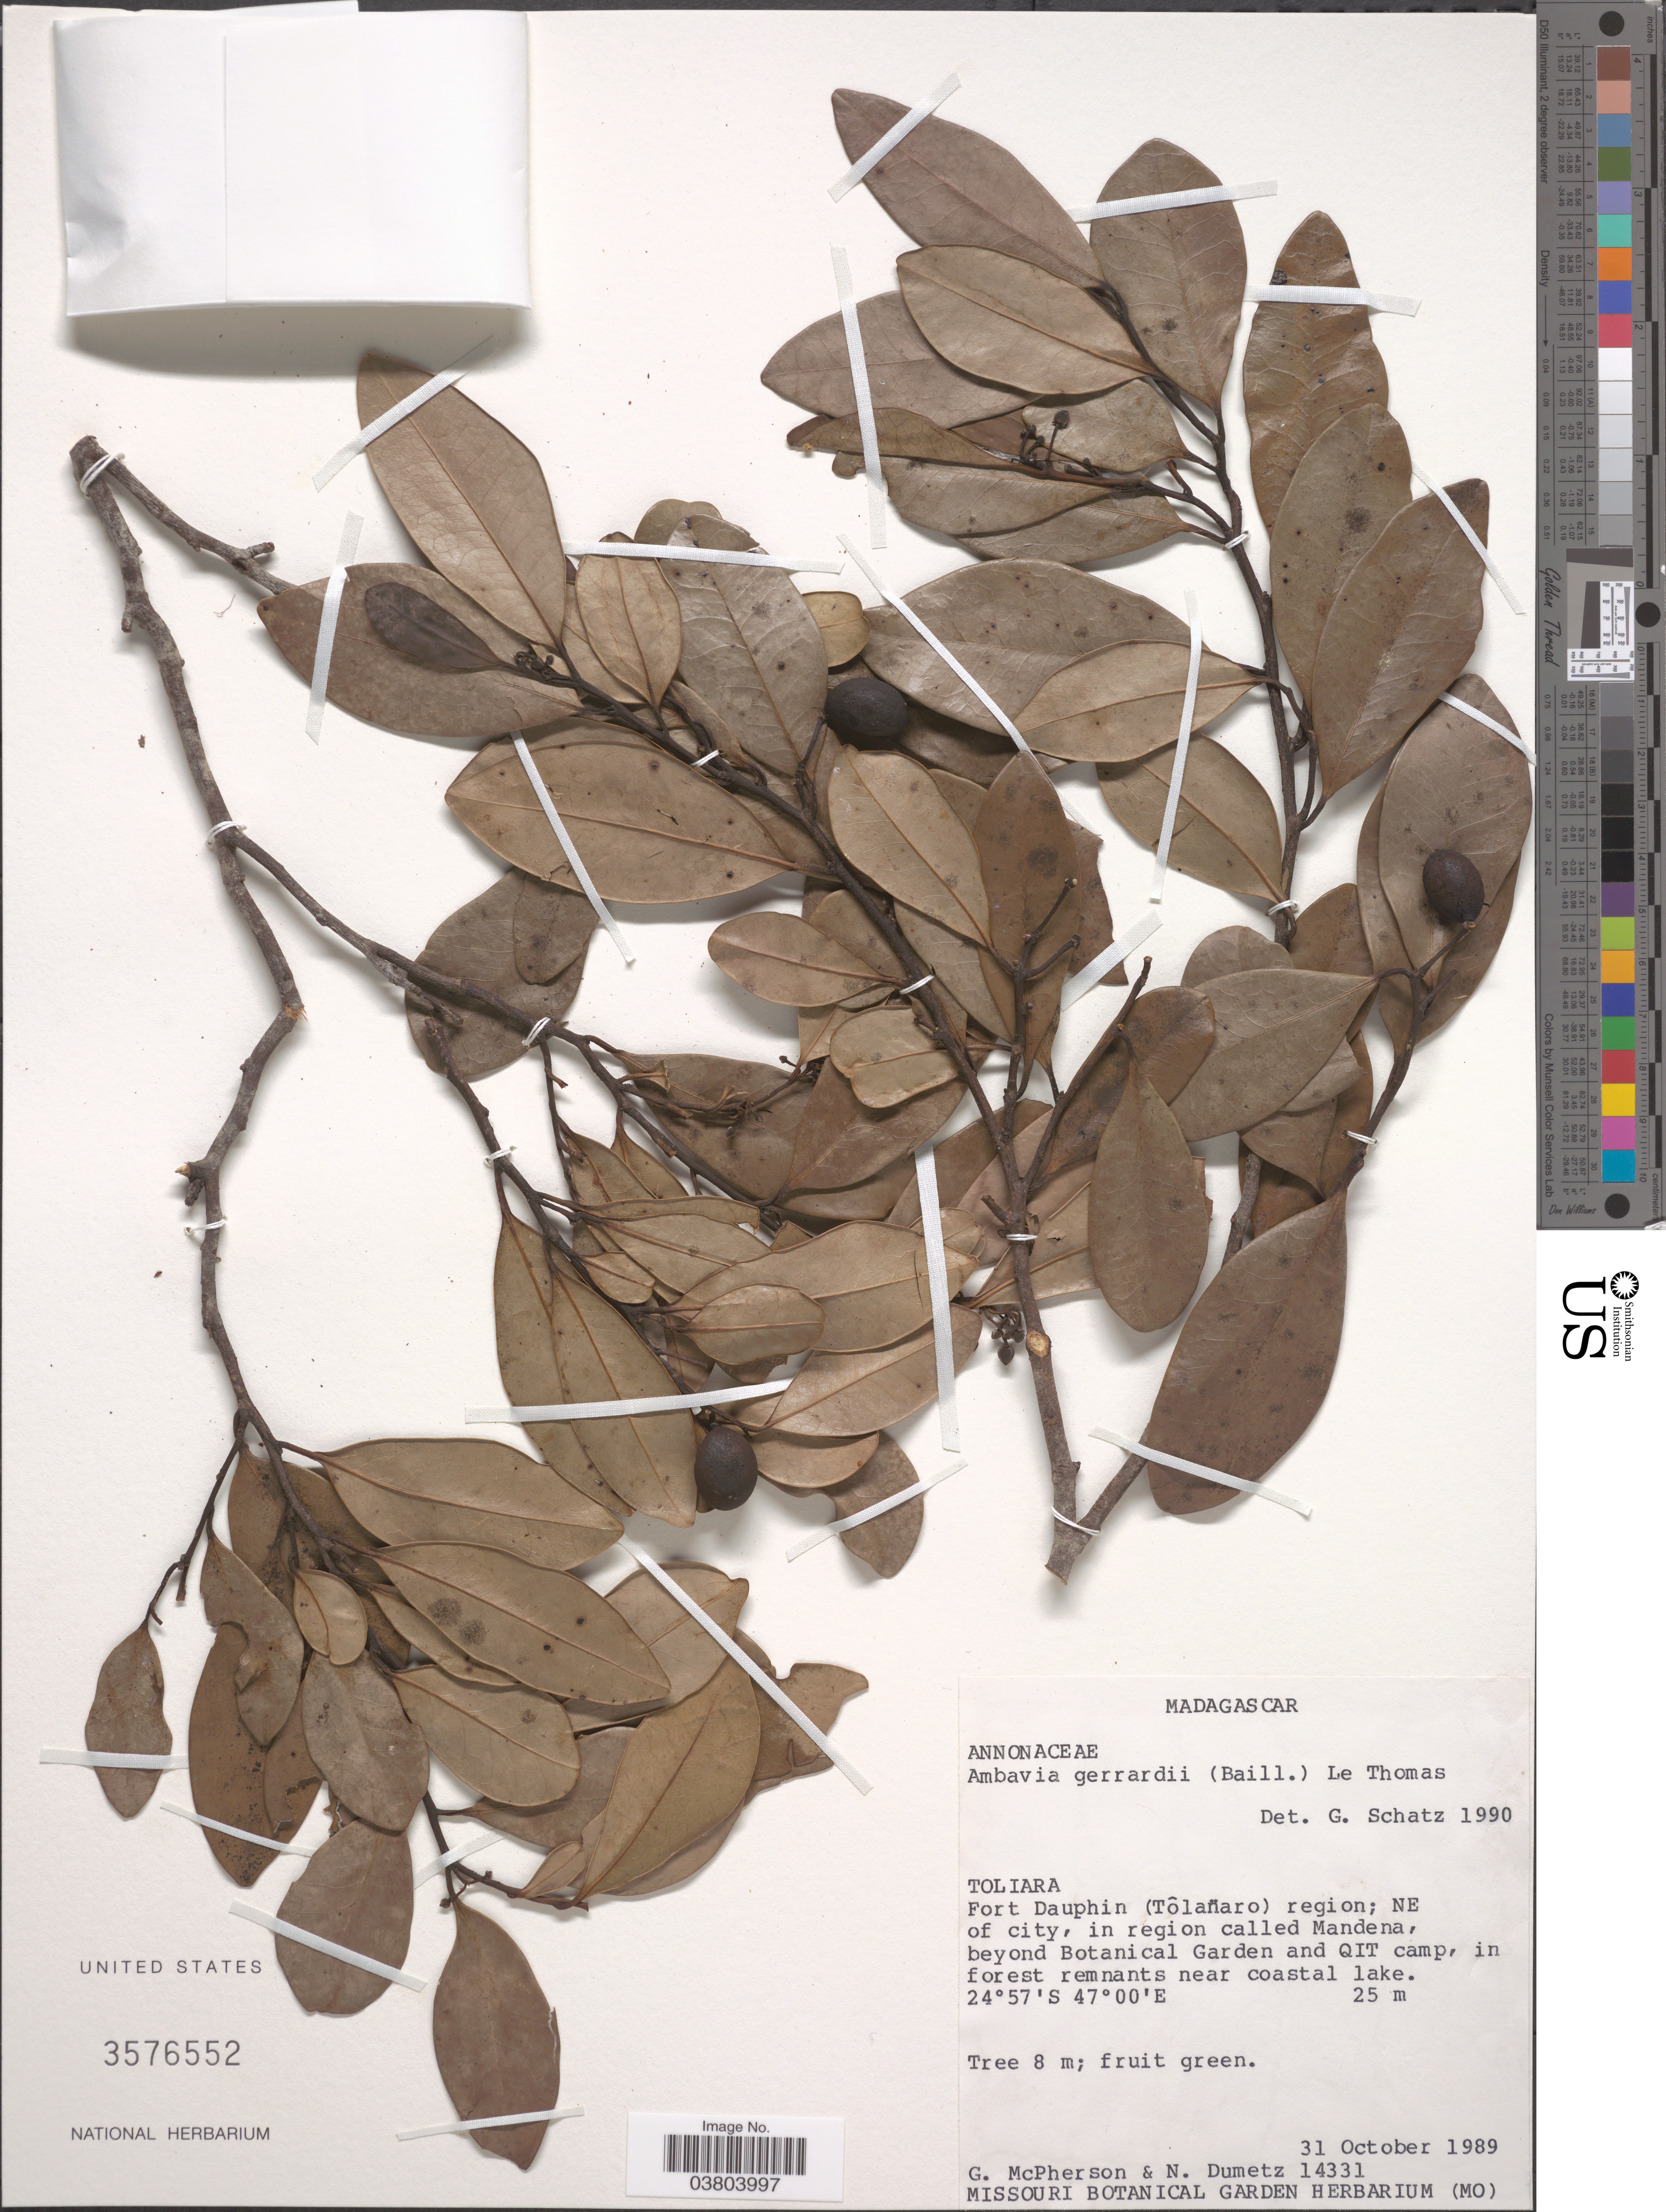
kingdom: Plantae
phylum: Tracheophyta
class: Magnoliopsida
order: Magnoliales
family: Annonaceae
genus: Ambavia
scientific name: Ambavia gerrardii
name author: (Baill.) LeThomas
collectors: G. McPherson & N. Dumetz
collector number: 14331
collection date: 1989-10-31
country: Madagascar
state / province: Anosy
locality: Fort Dauphin (Tôlañero) region; NE of city, in region called Mandena, beyond Botanical Garden and QIT camp, in forest remnants near coastal lake.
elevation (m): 25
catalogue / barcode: US 3576552